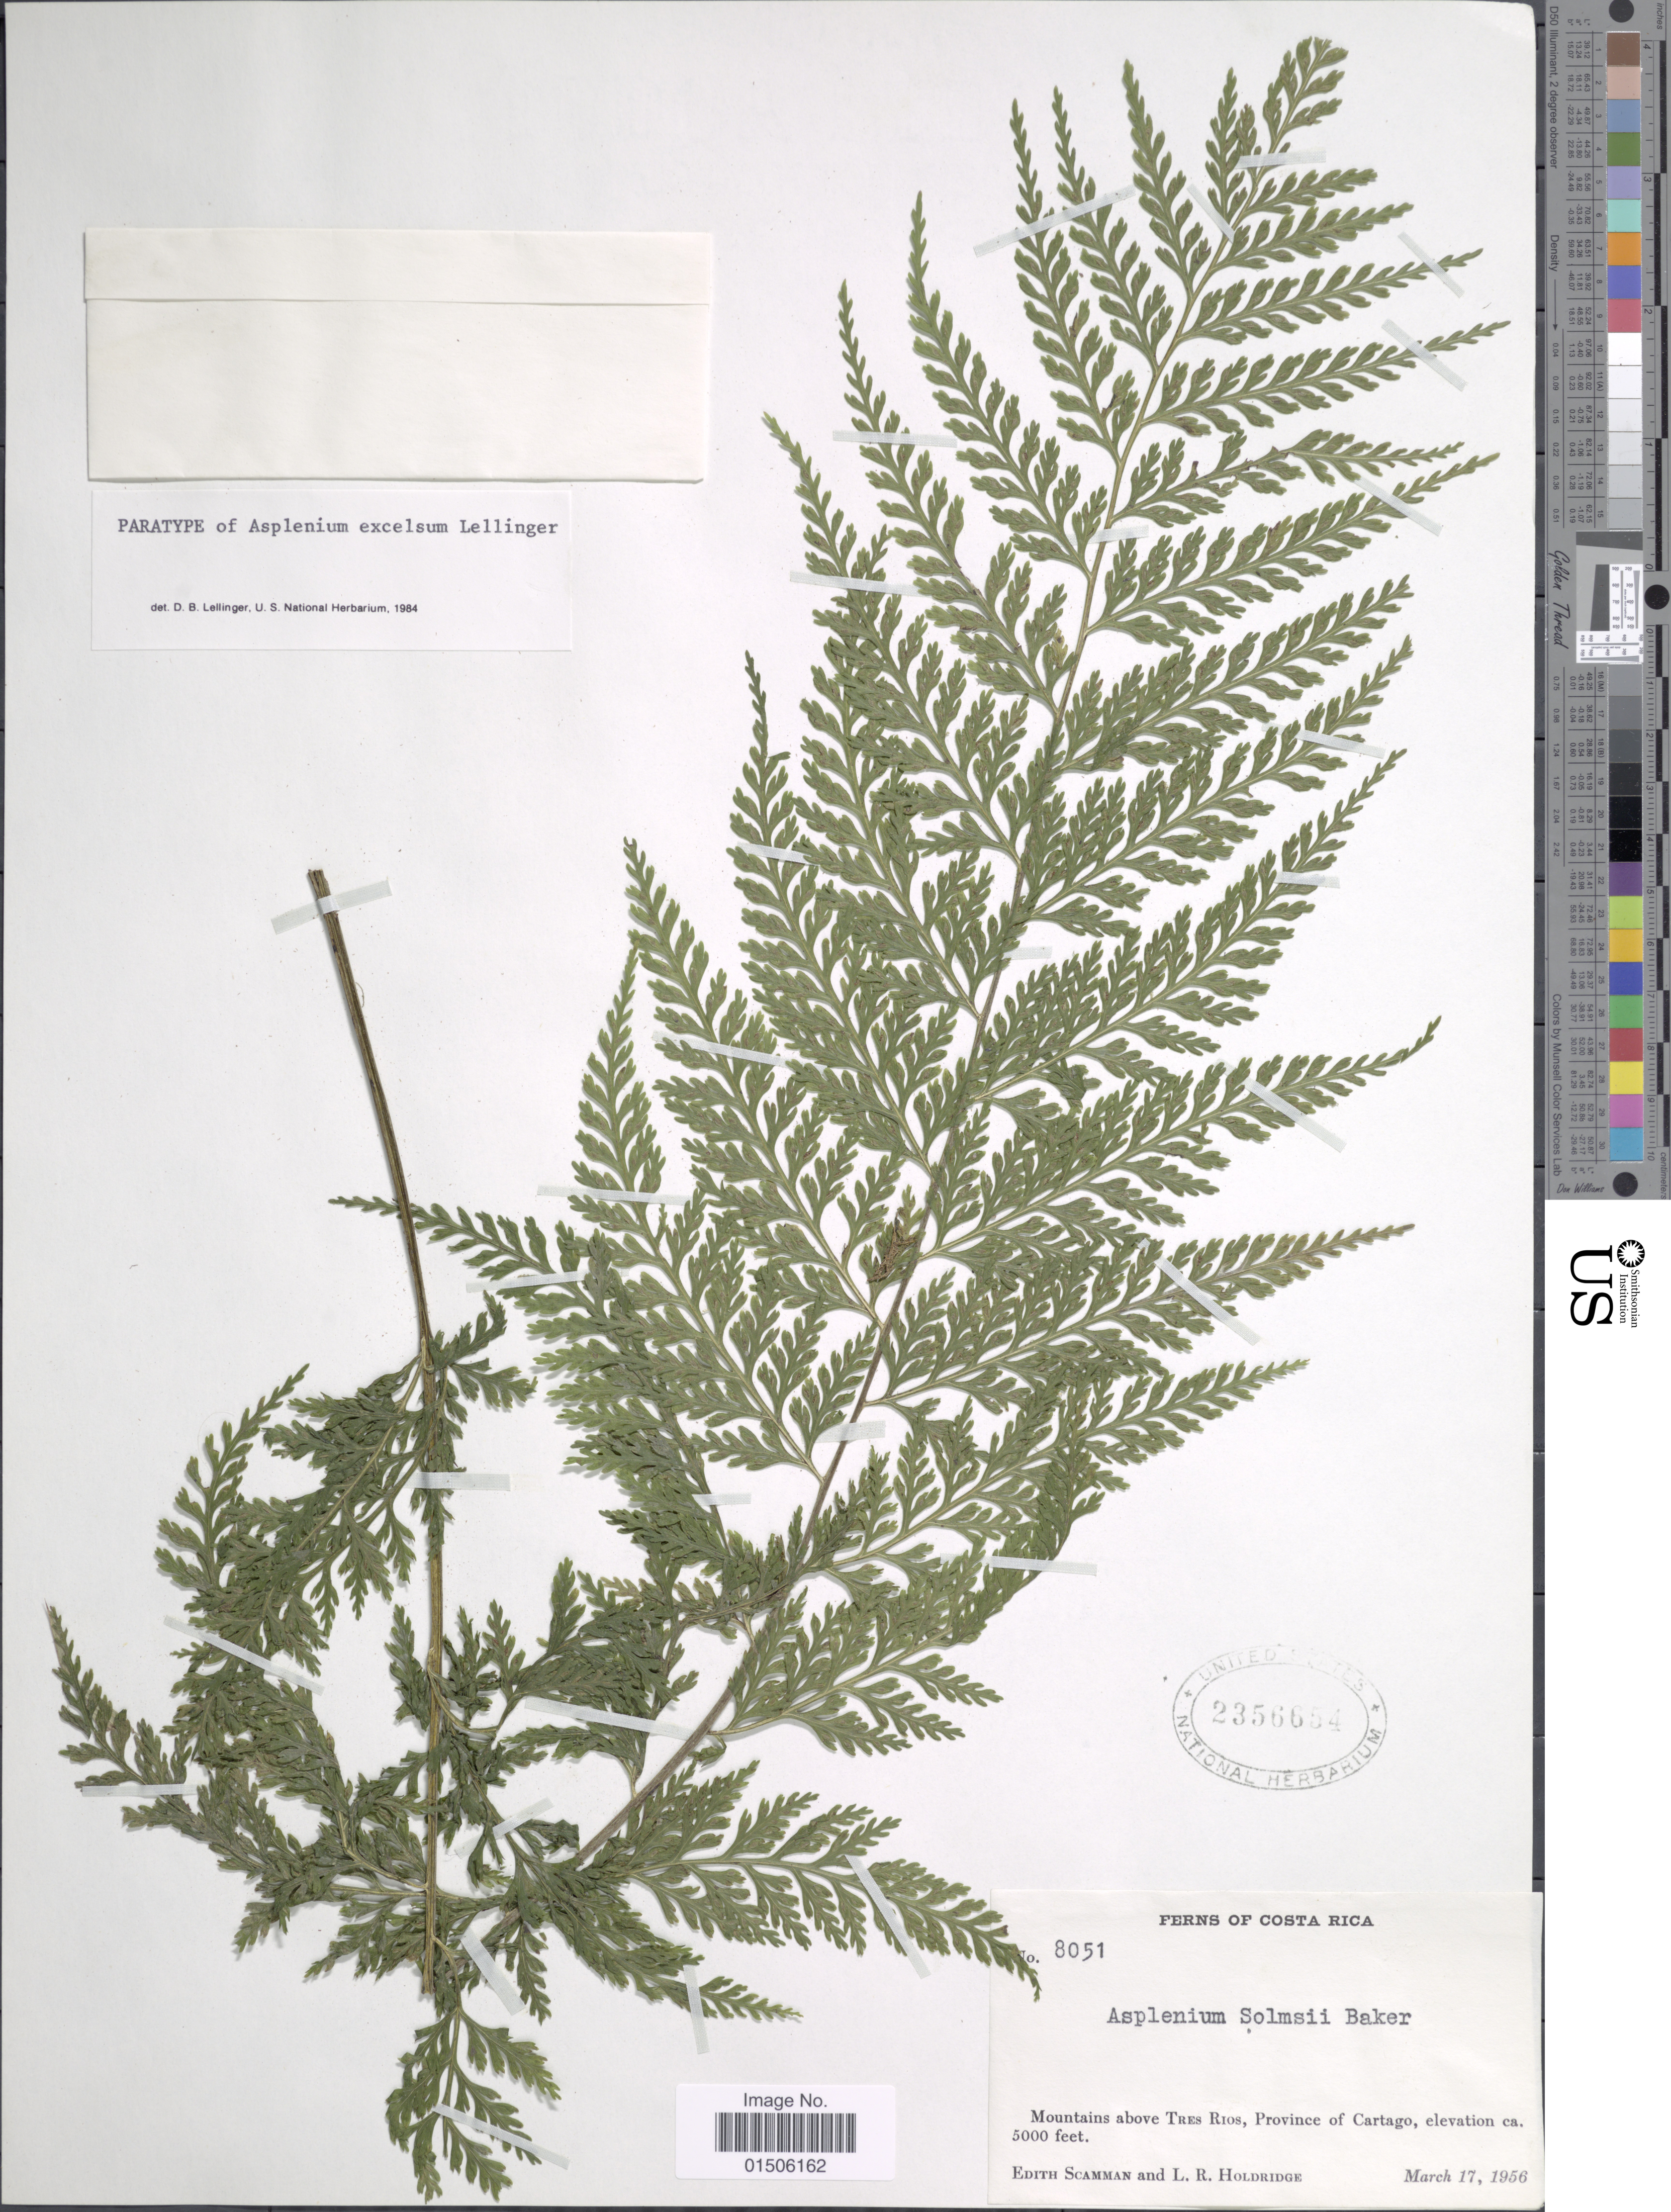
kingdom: Plantae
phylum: Tracheophyta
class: Polypodiopsida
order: Polypodiales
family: Aspleniaceae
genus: Asplenium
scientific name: Asplenium excelsum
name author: Lellinger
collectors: E. Scamman & L. Holdridge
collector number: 8051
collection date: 1956-03-17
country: Costa Rica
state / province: Cartago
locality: Mountains above Tres Rios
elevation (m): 1524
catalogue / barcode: US 2356654